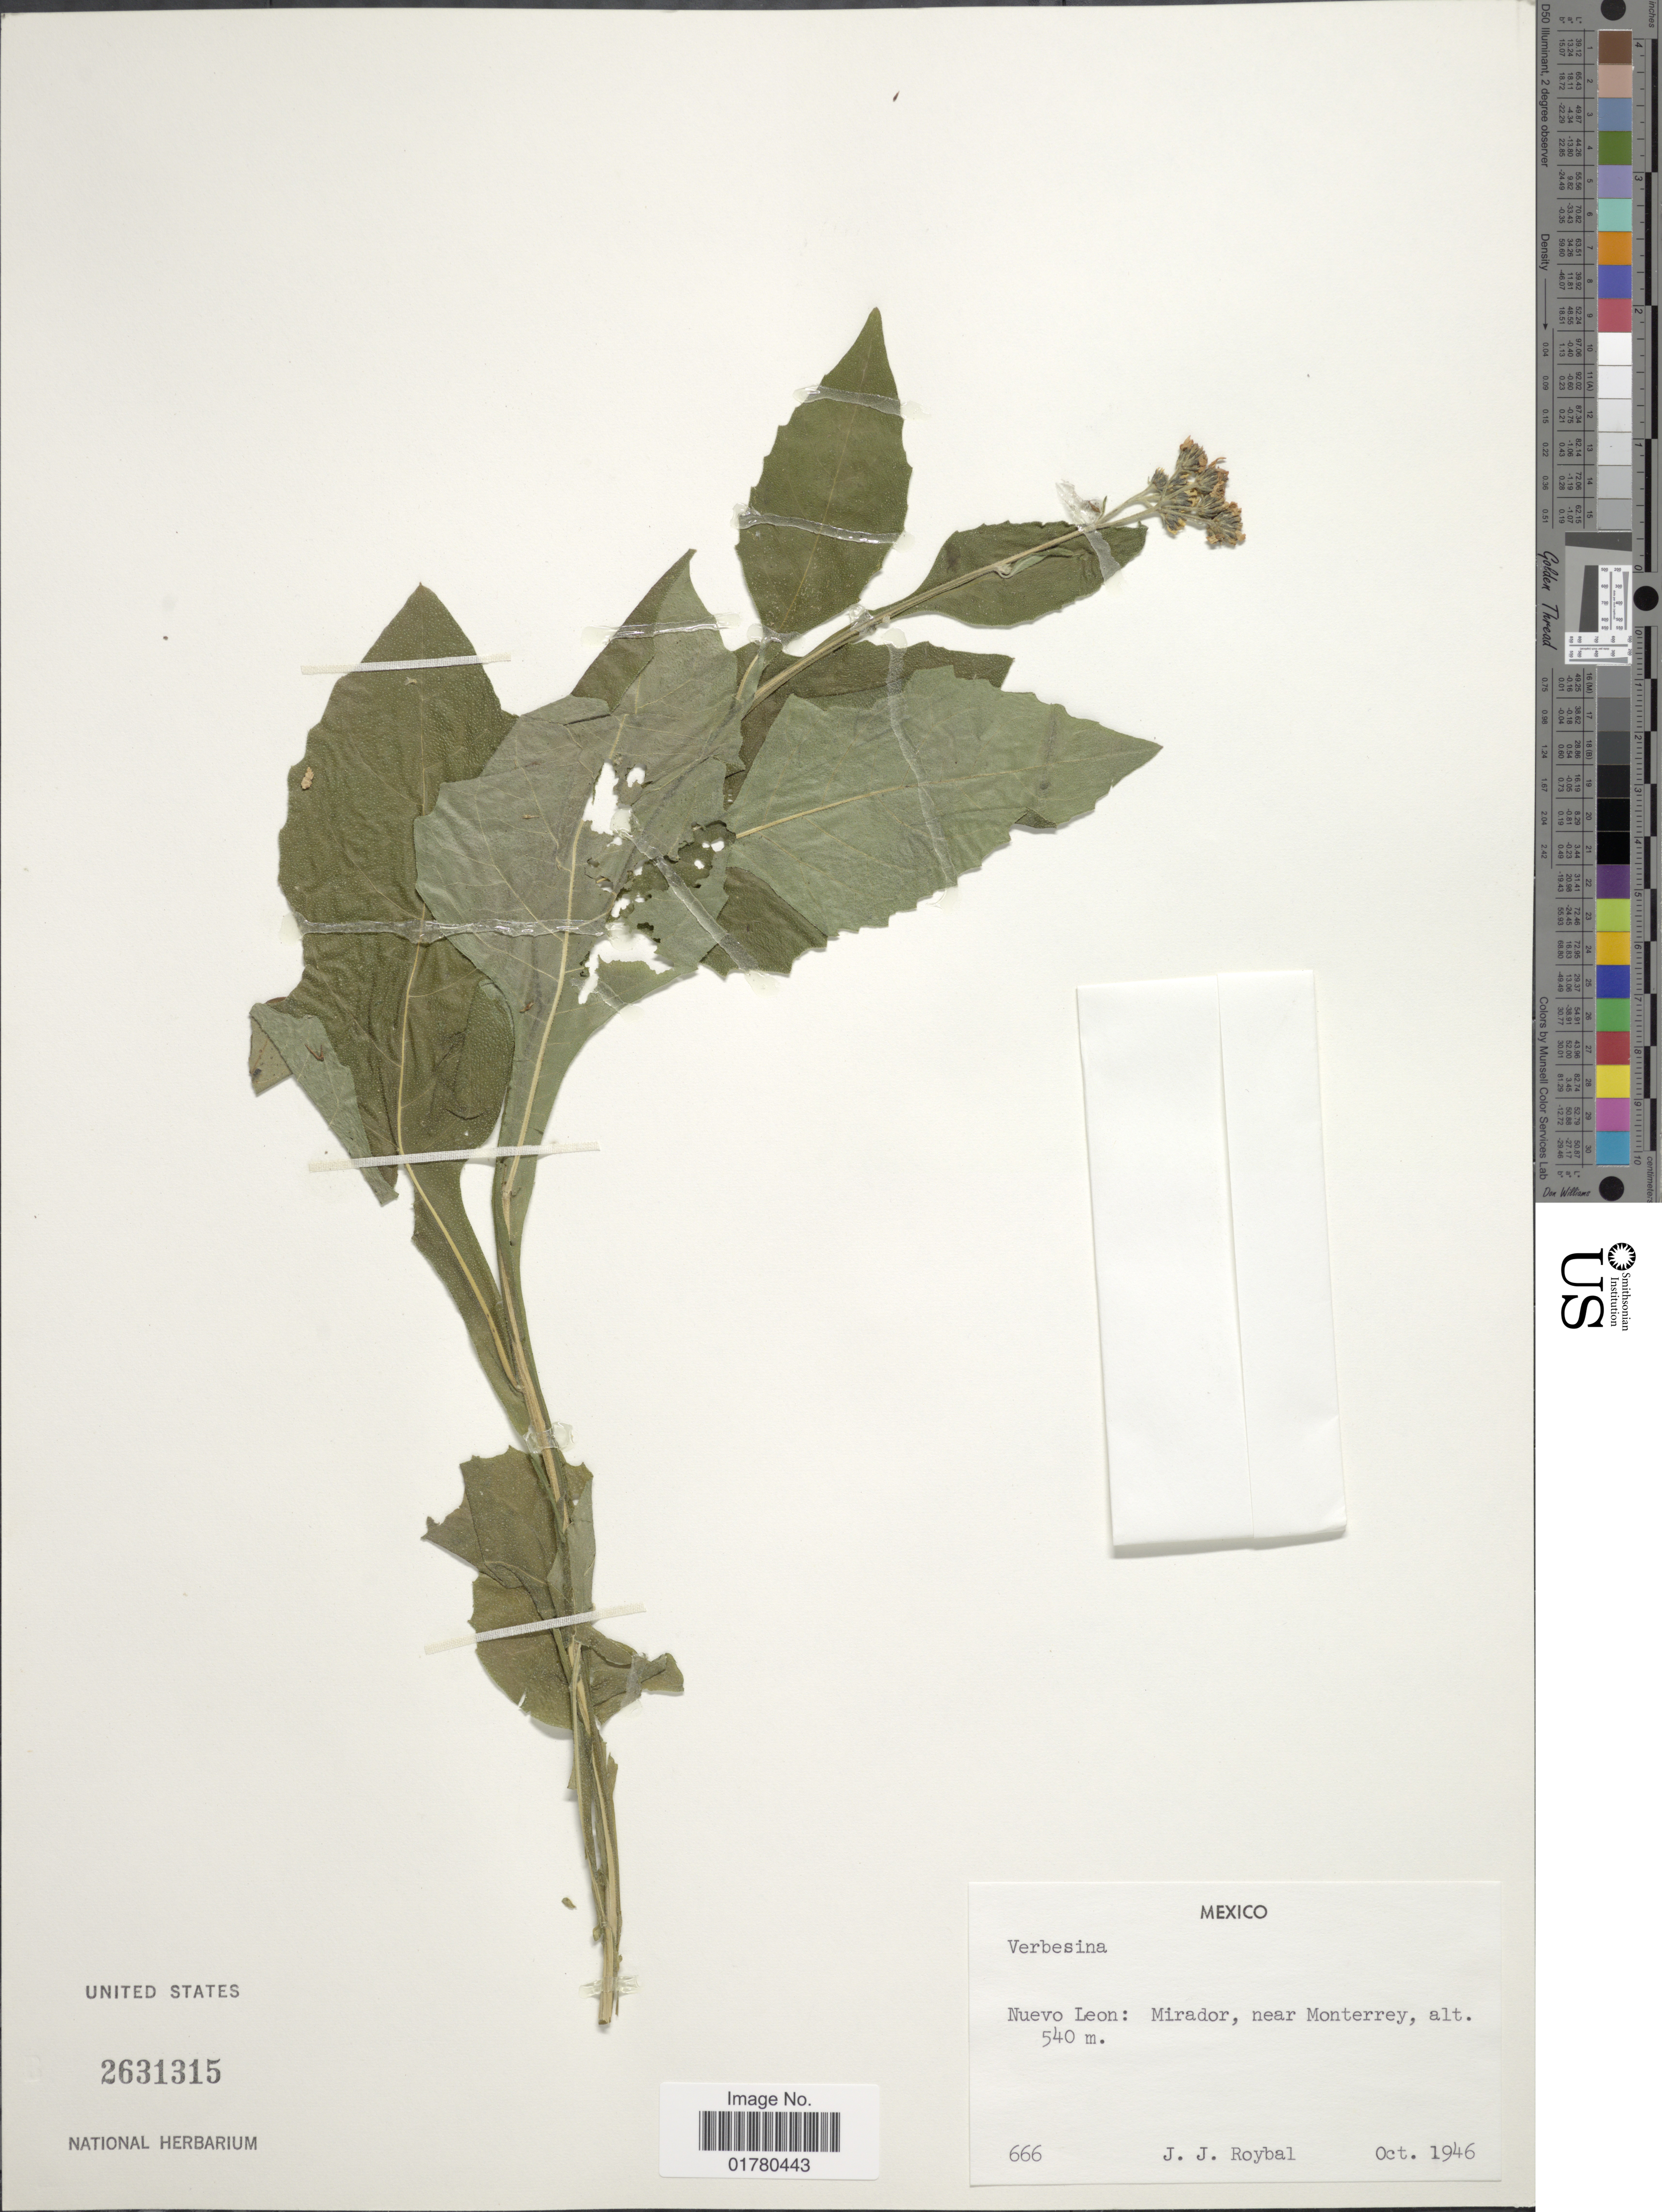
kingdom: Plantae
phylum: Tracheophyta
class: Magnoliopsida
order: Asterales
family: Asteraceae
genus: Verbesina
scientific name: Verbesina sp.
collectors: J. J. Roybal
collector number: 666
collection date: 1946-10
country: Mexico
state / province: Nuevo León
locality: Mirador, near Monterrey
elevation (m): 540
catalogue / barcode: US 2631315